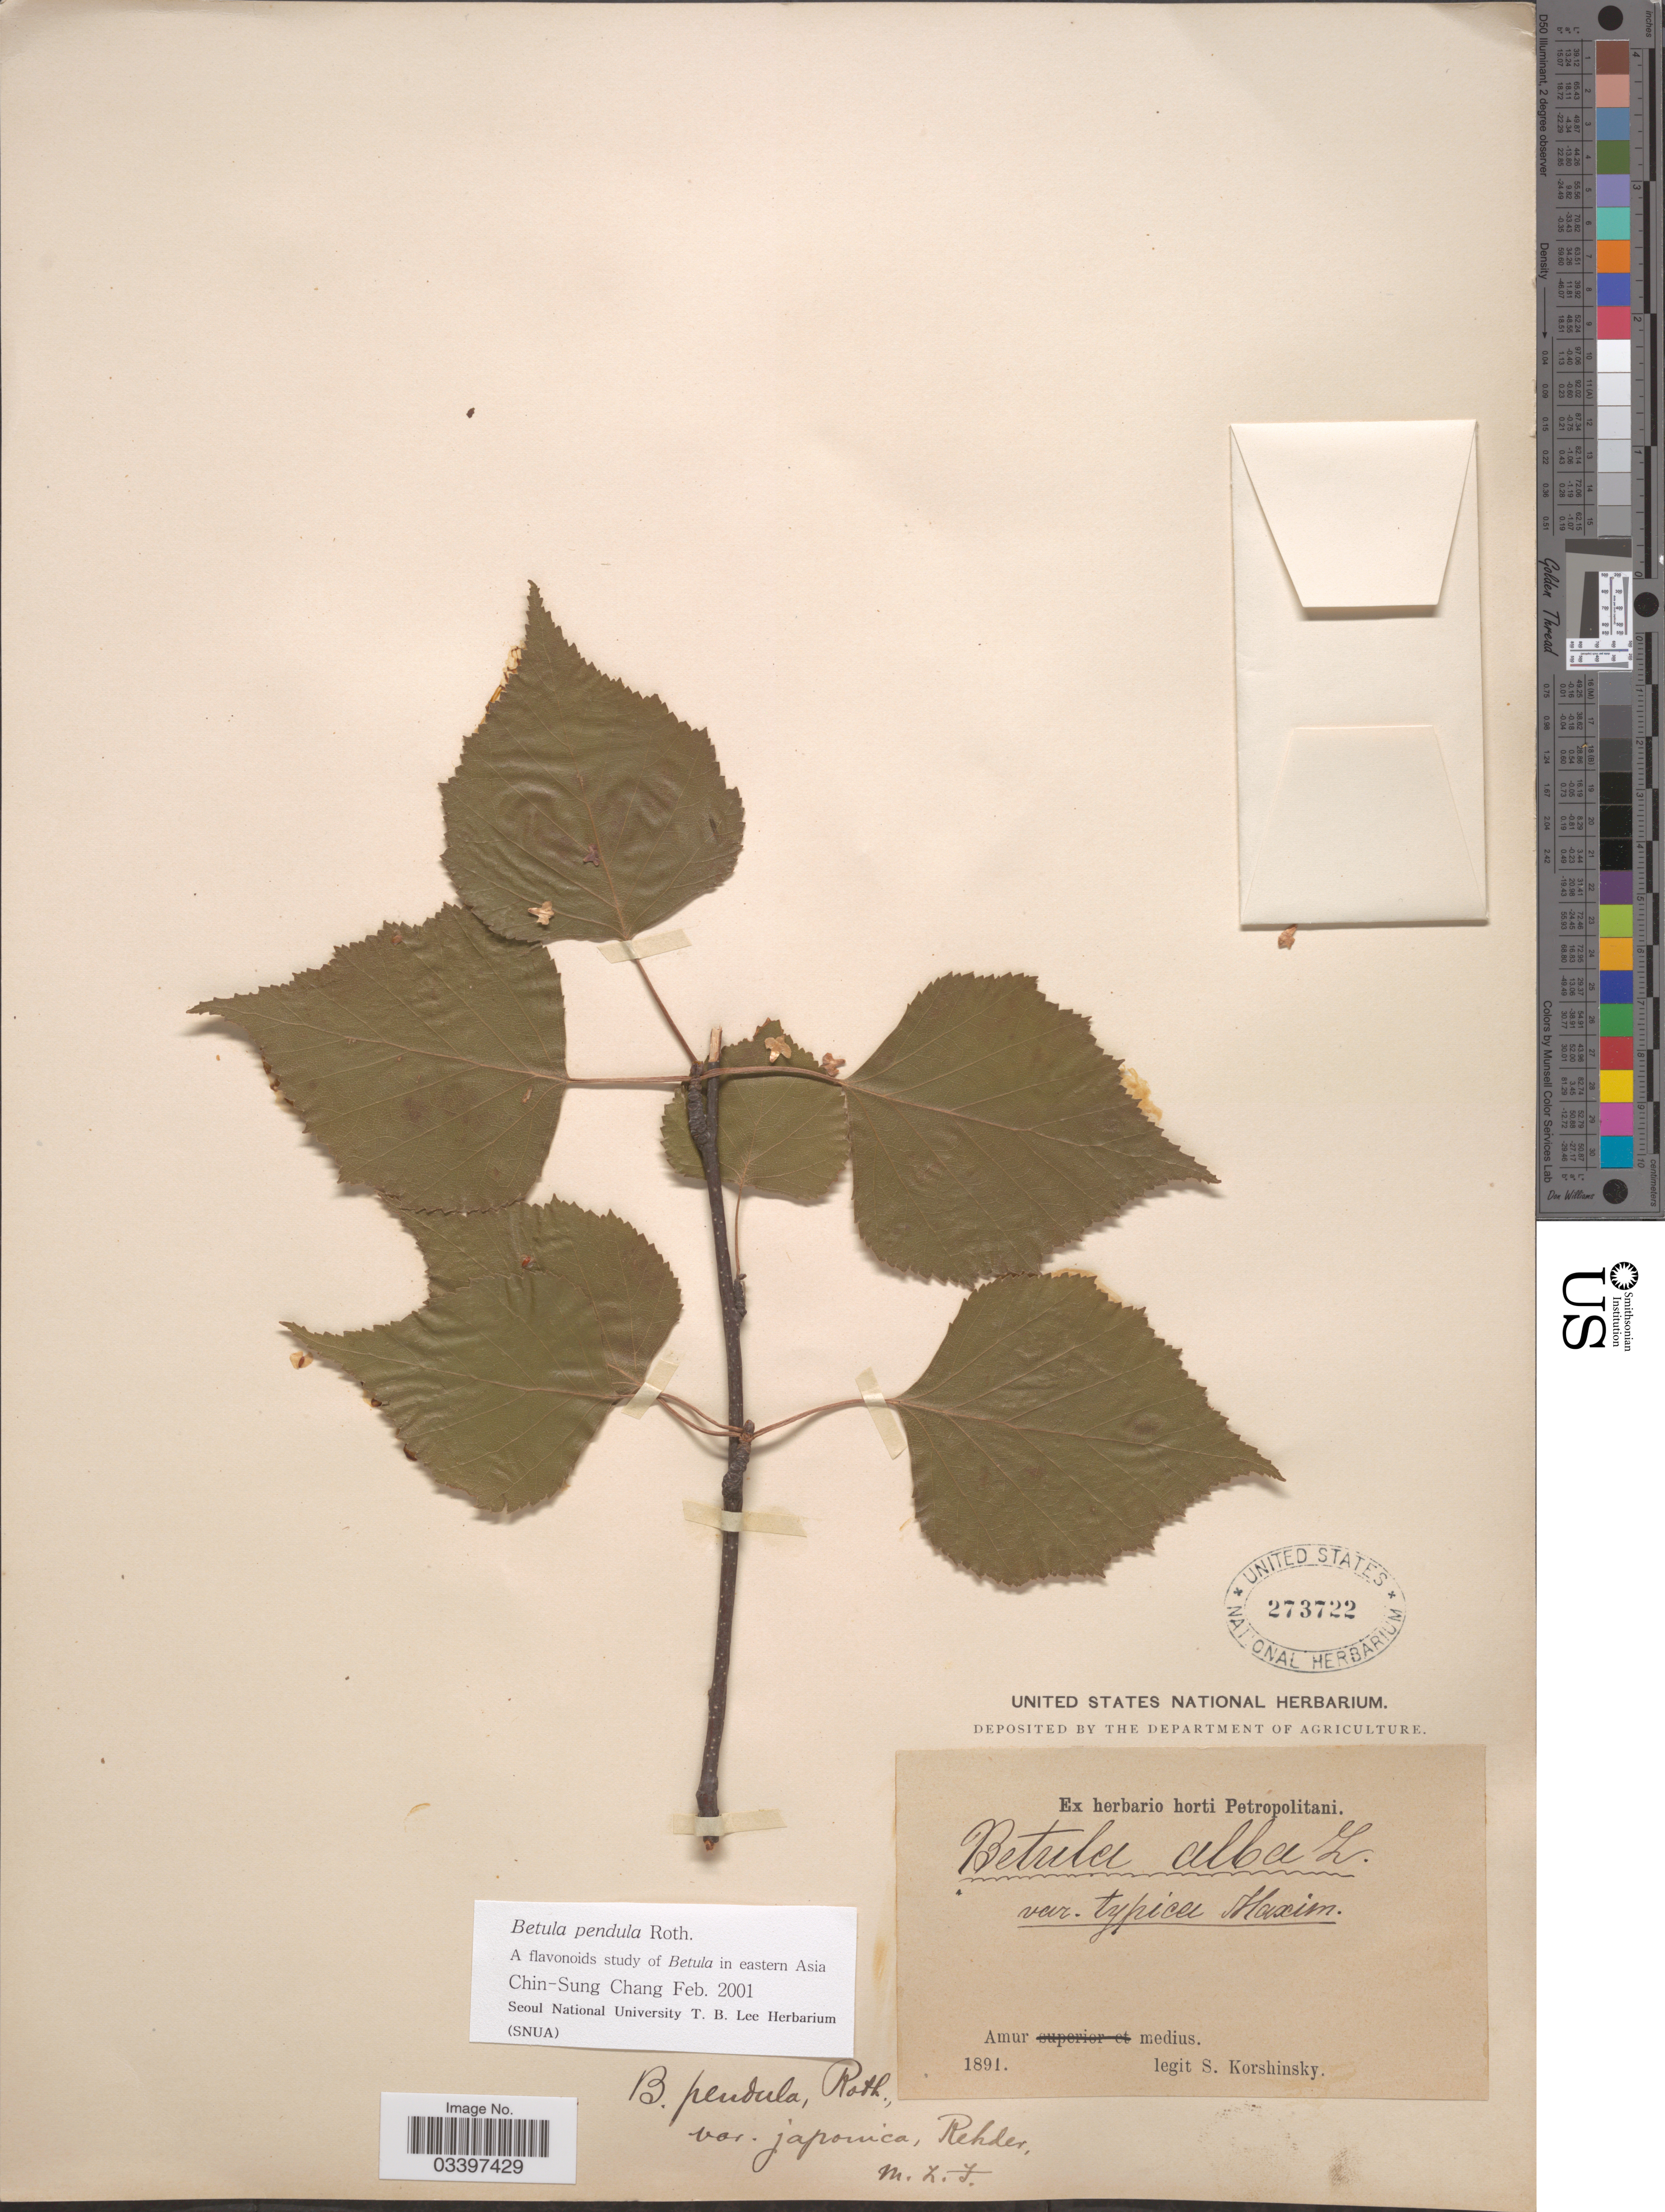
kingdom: Plantae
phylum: Tracheophyta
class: Magnoliopsida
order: Fagales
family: Betulaceae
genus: Betula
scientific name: Betula pendula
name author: Roth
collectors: S. I. Korshinsky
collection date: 1891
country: Russian Federation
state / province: Amur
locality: Amur medius.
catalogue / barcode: US 273722